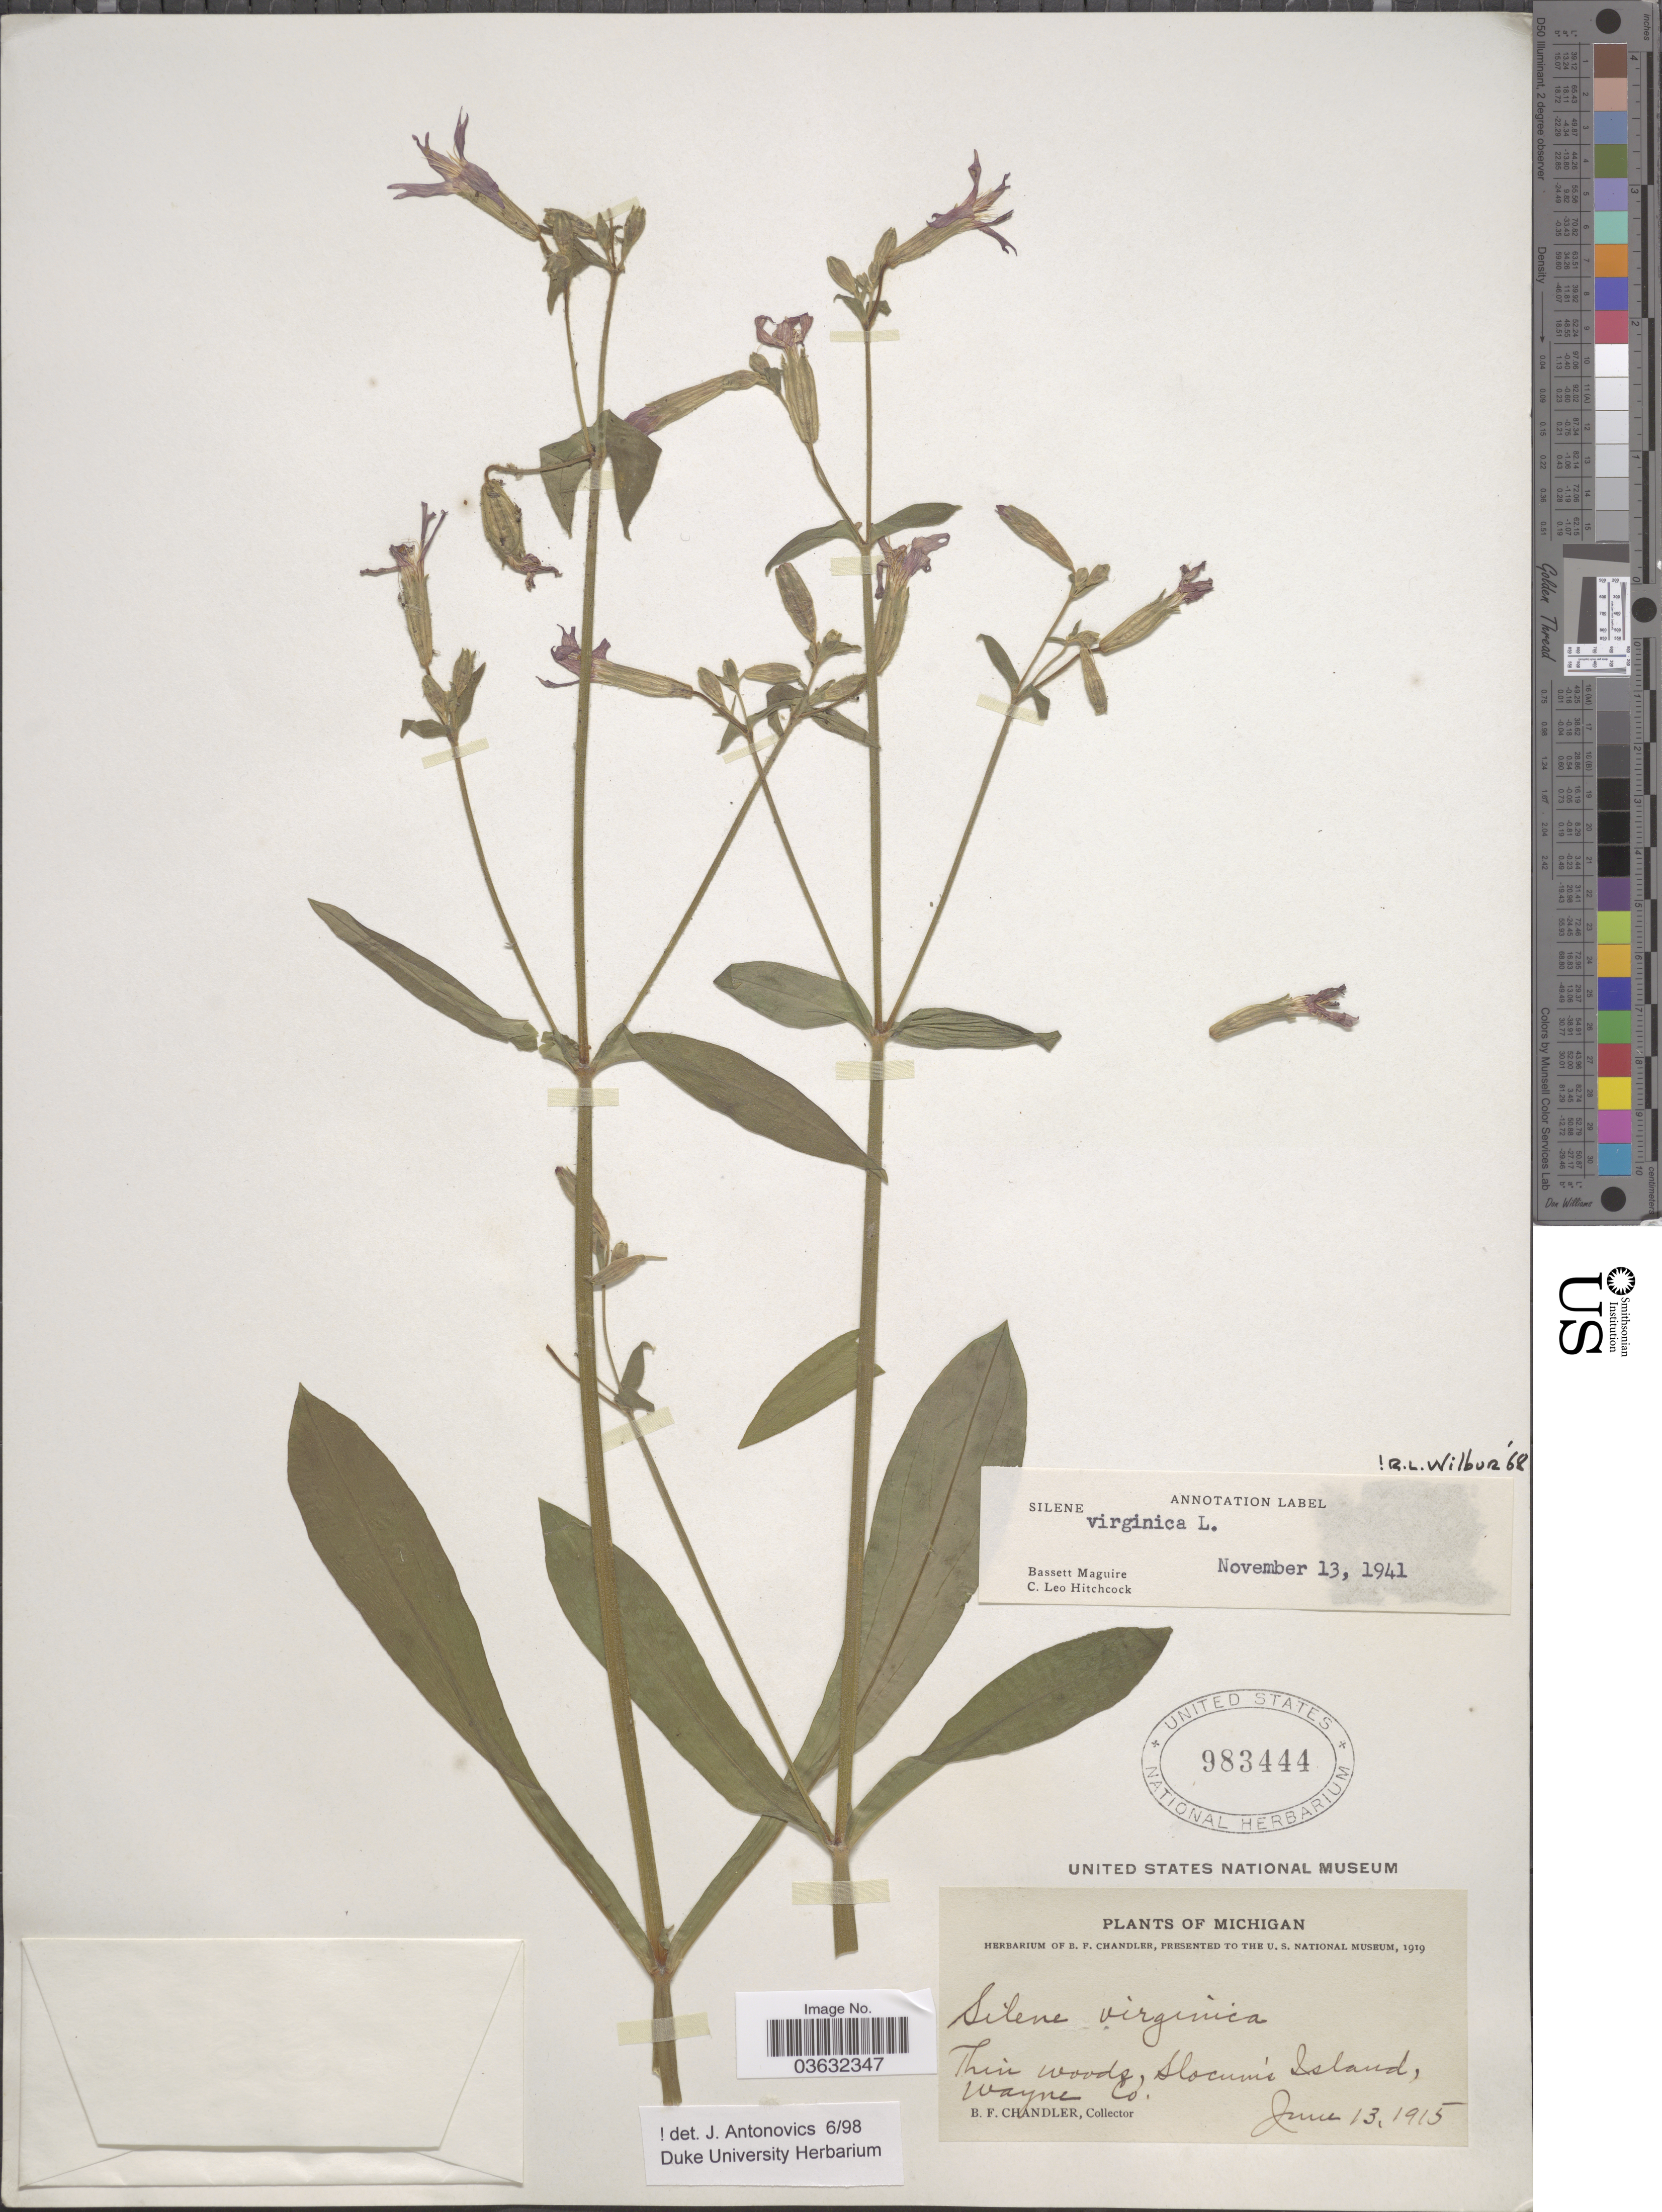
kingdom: Plantae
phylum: Tracheophyta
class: Magnoliopsida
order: Caryophyllales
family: Caryophyllaceae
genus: Silene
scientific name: Silene virginica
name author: L.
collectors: B. F. Chandler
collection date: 1915-06-13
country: United States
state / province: Michigan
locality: Thin woods, Slocum's Island, Wayne Co.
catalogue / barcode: US 983444